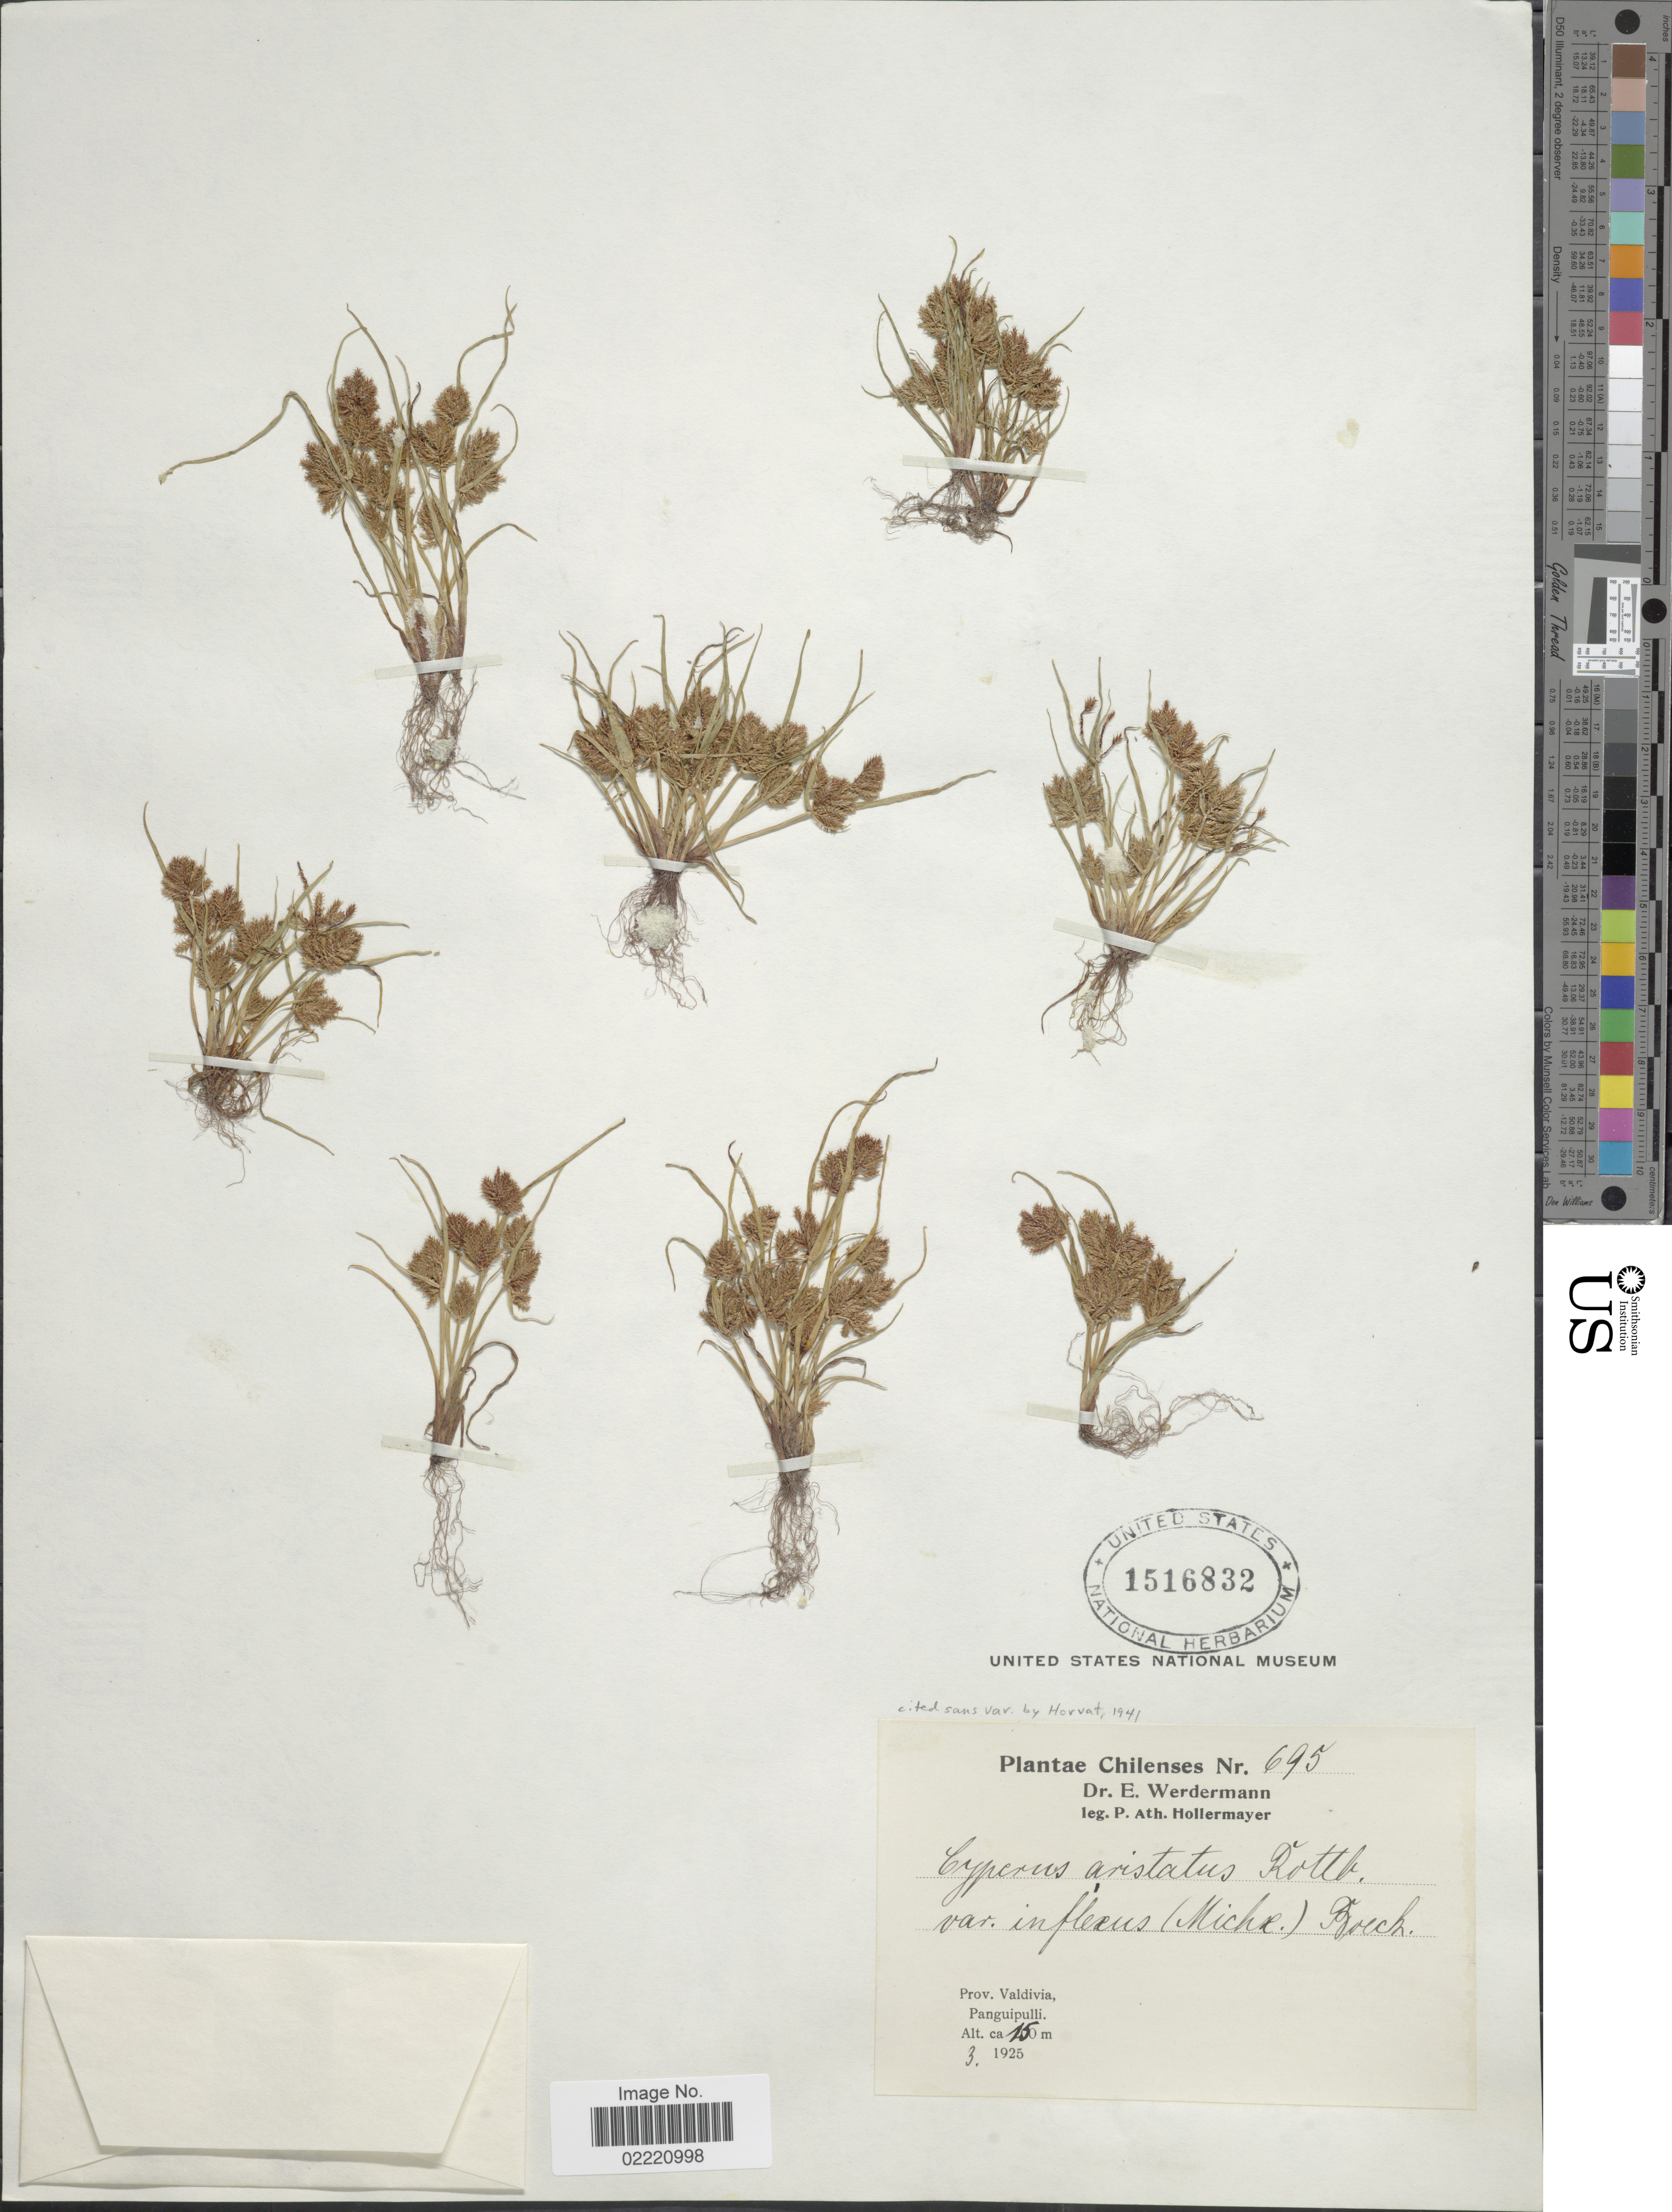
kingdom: Plantae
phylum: Tracheophyta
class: Liliopsida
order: Poales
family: Cyperaceae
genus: Cyperus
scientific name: Cyperus squarrosus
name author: L.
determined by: Strong, Mark T., (BOT), Smithsonian Institution - National Museum of Natural History (UNITED STATES)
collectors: P. Hollermayer & E. Werdermann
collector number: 695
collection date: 1925-03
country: Chile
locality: Chilenses, Prov. Valdivia, Panguipulli.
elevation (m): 150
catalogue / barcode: US 1516832